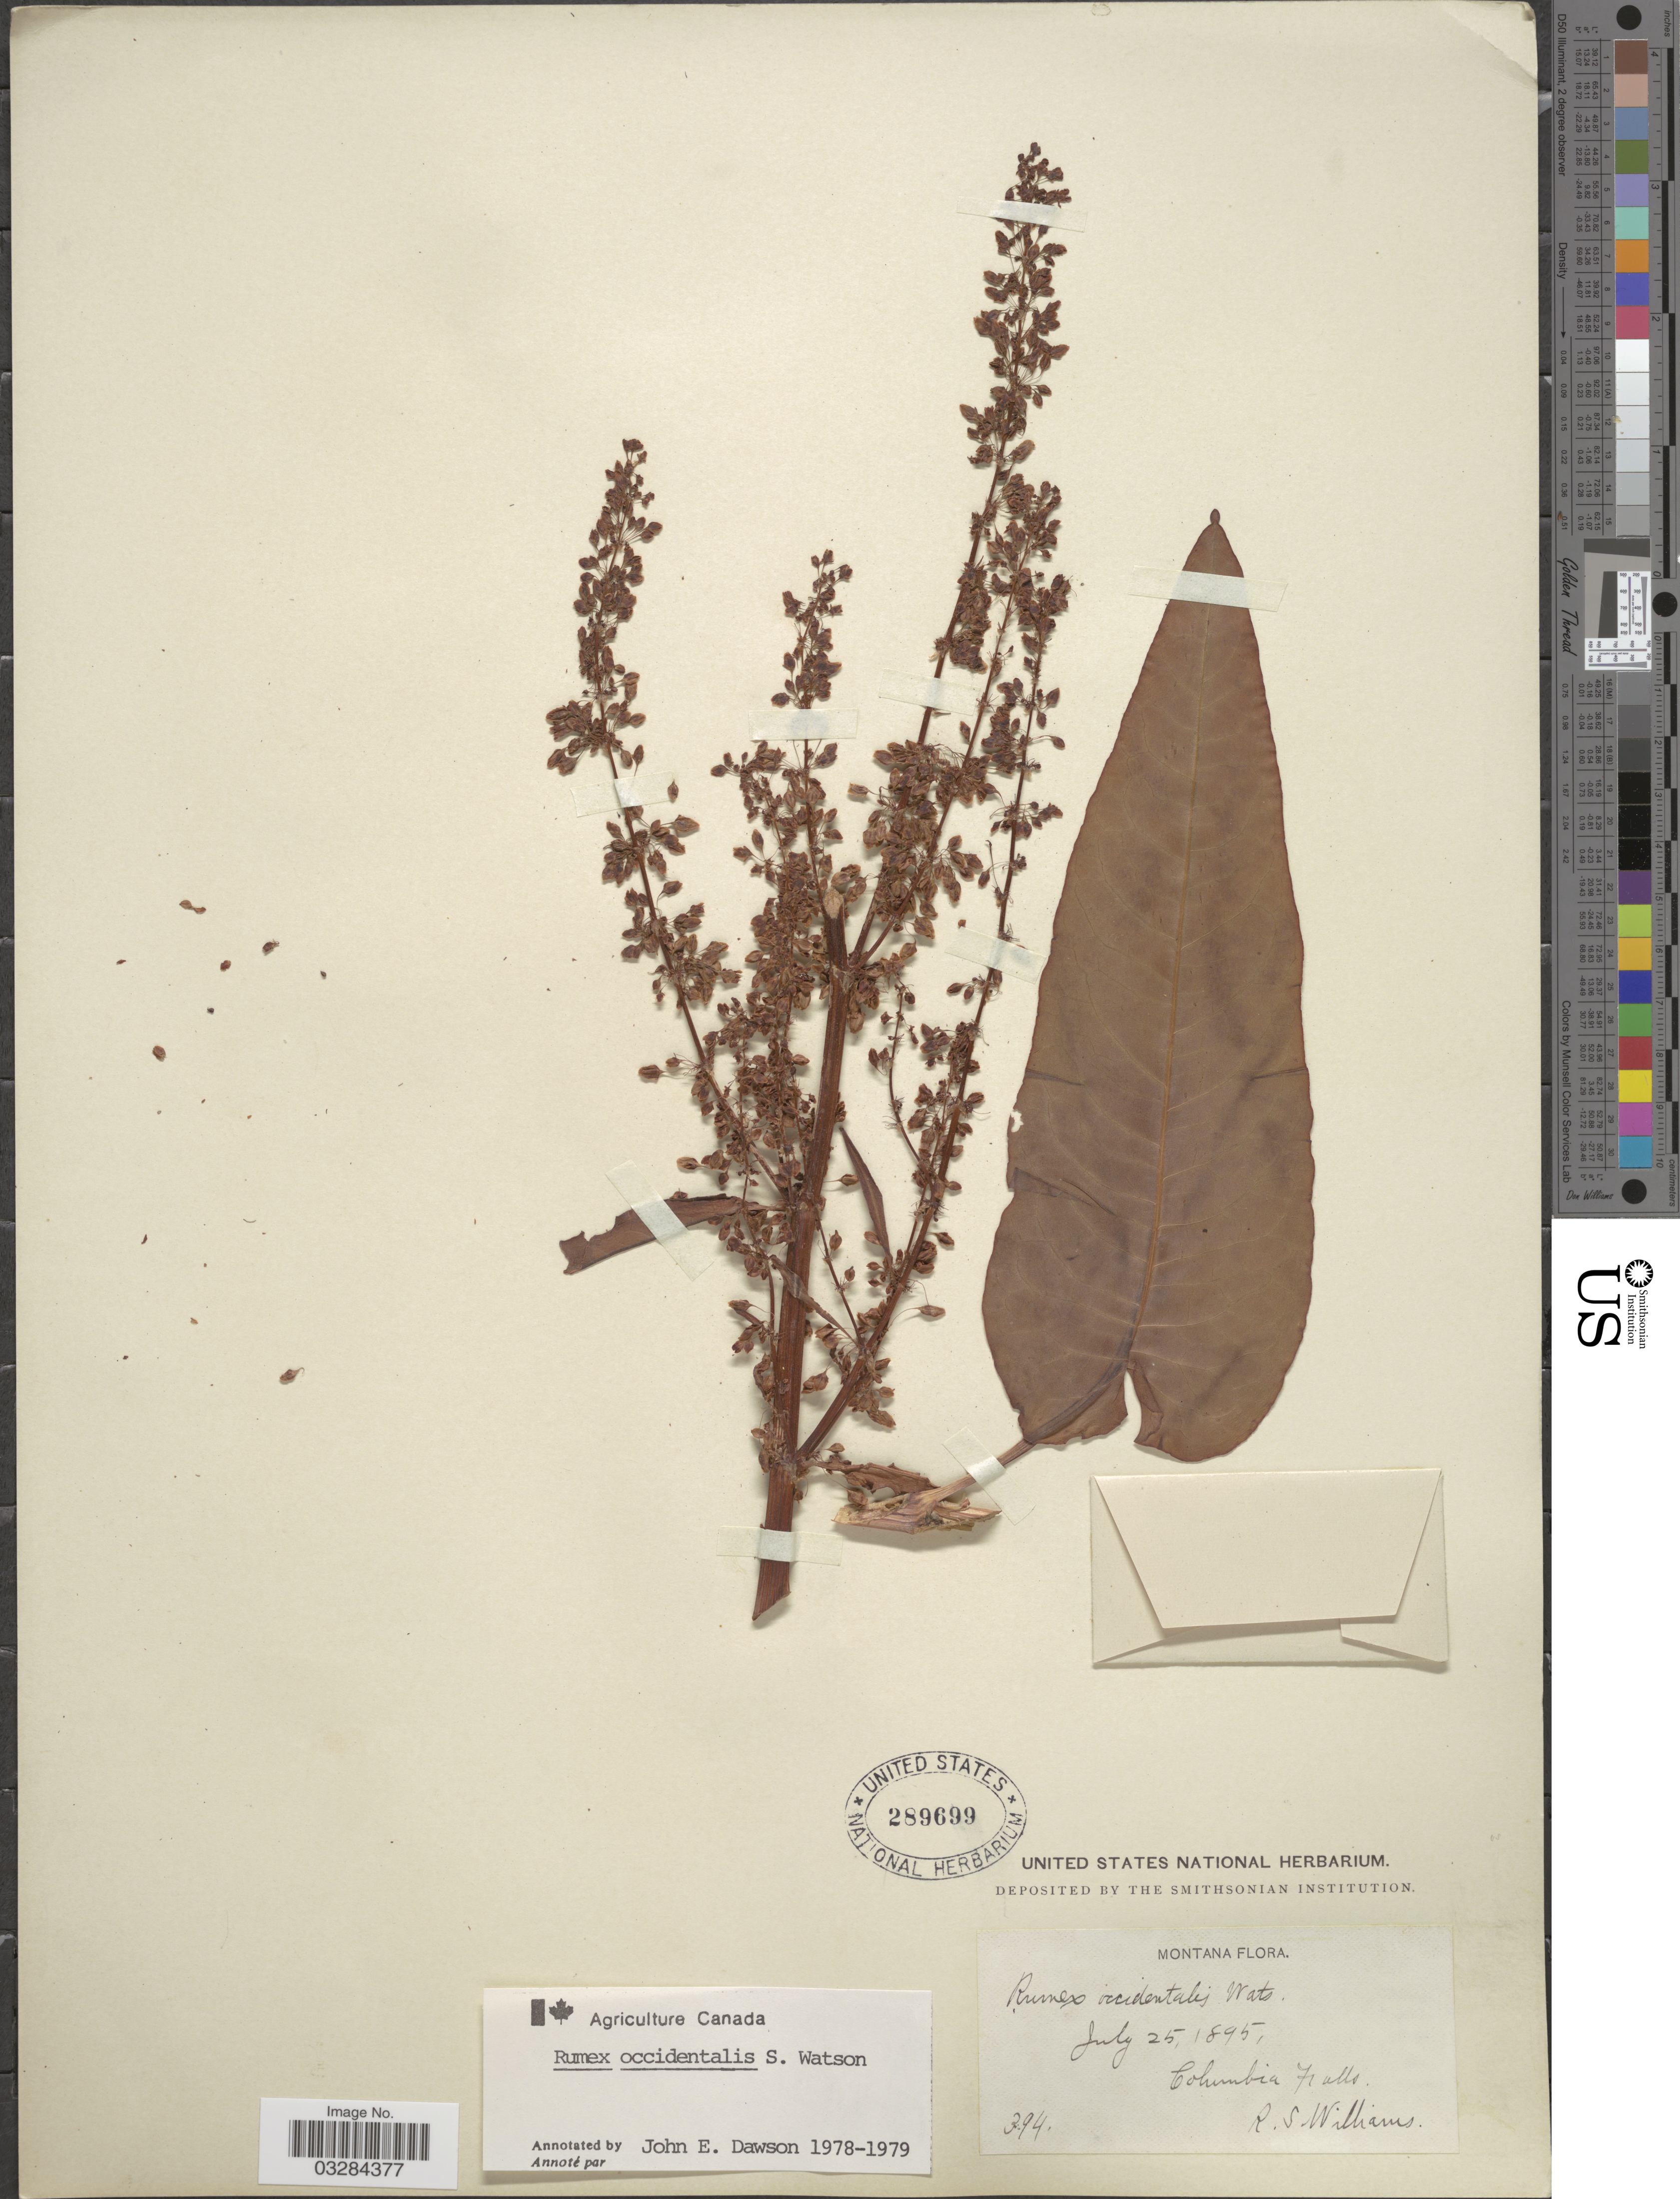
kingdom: Plantae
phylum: Tracheophyta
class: Magnoliopsida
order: Caryophyllales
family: Polygonaceae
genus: Rumex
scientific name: Rumex occidentalis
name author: S. Watson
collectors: R. S. Williams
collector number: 394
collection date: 1895-07-25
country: United States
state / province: Montana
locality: Columbia Falls.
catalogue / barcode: US 289699